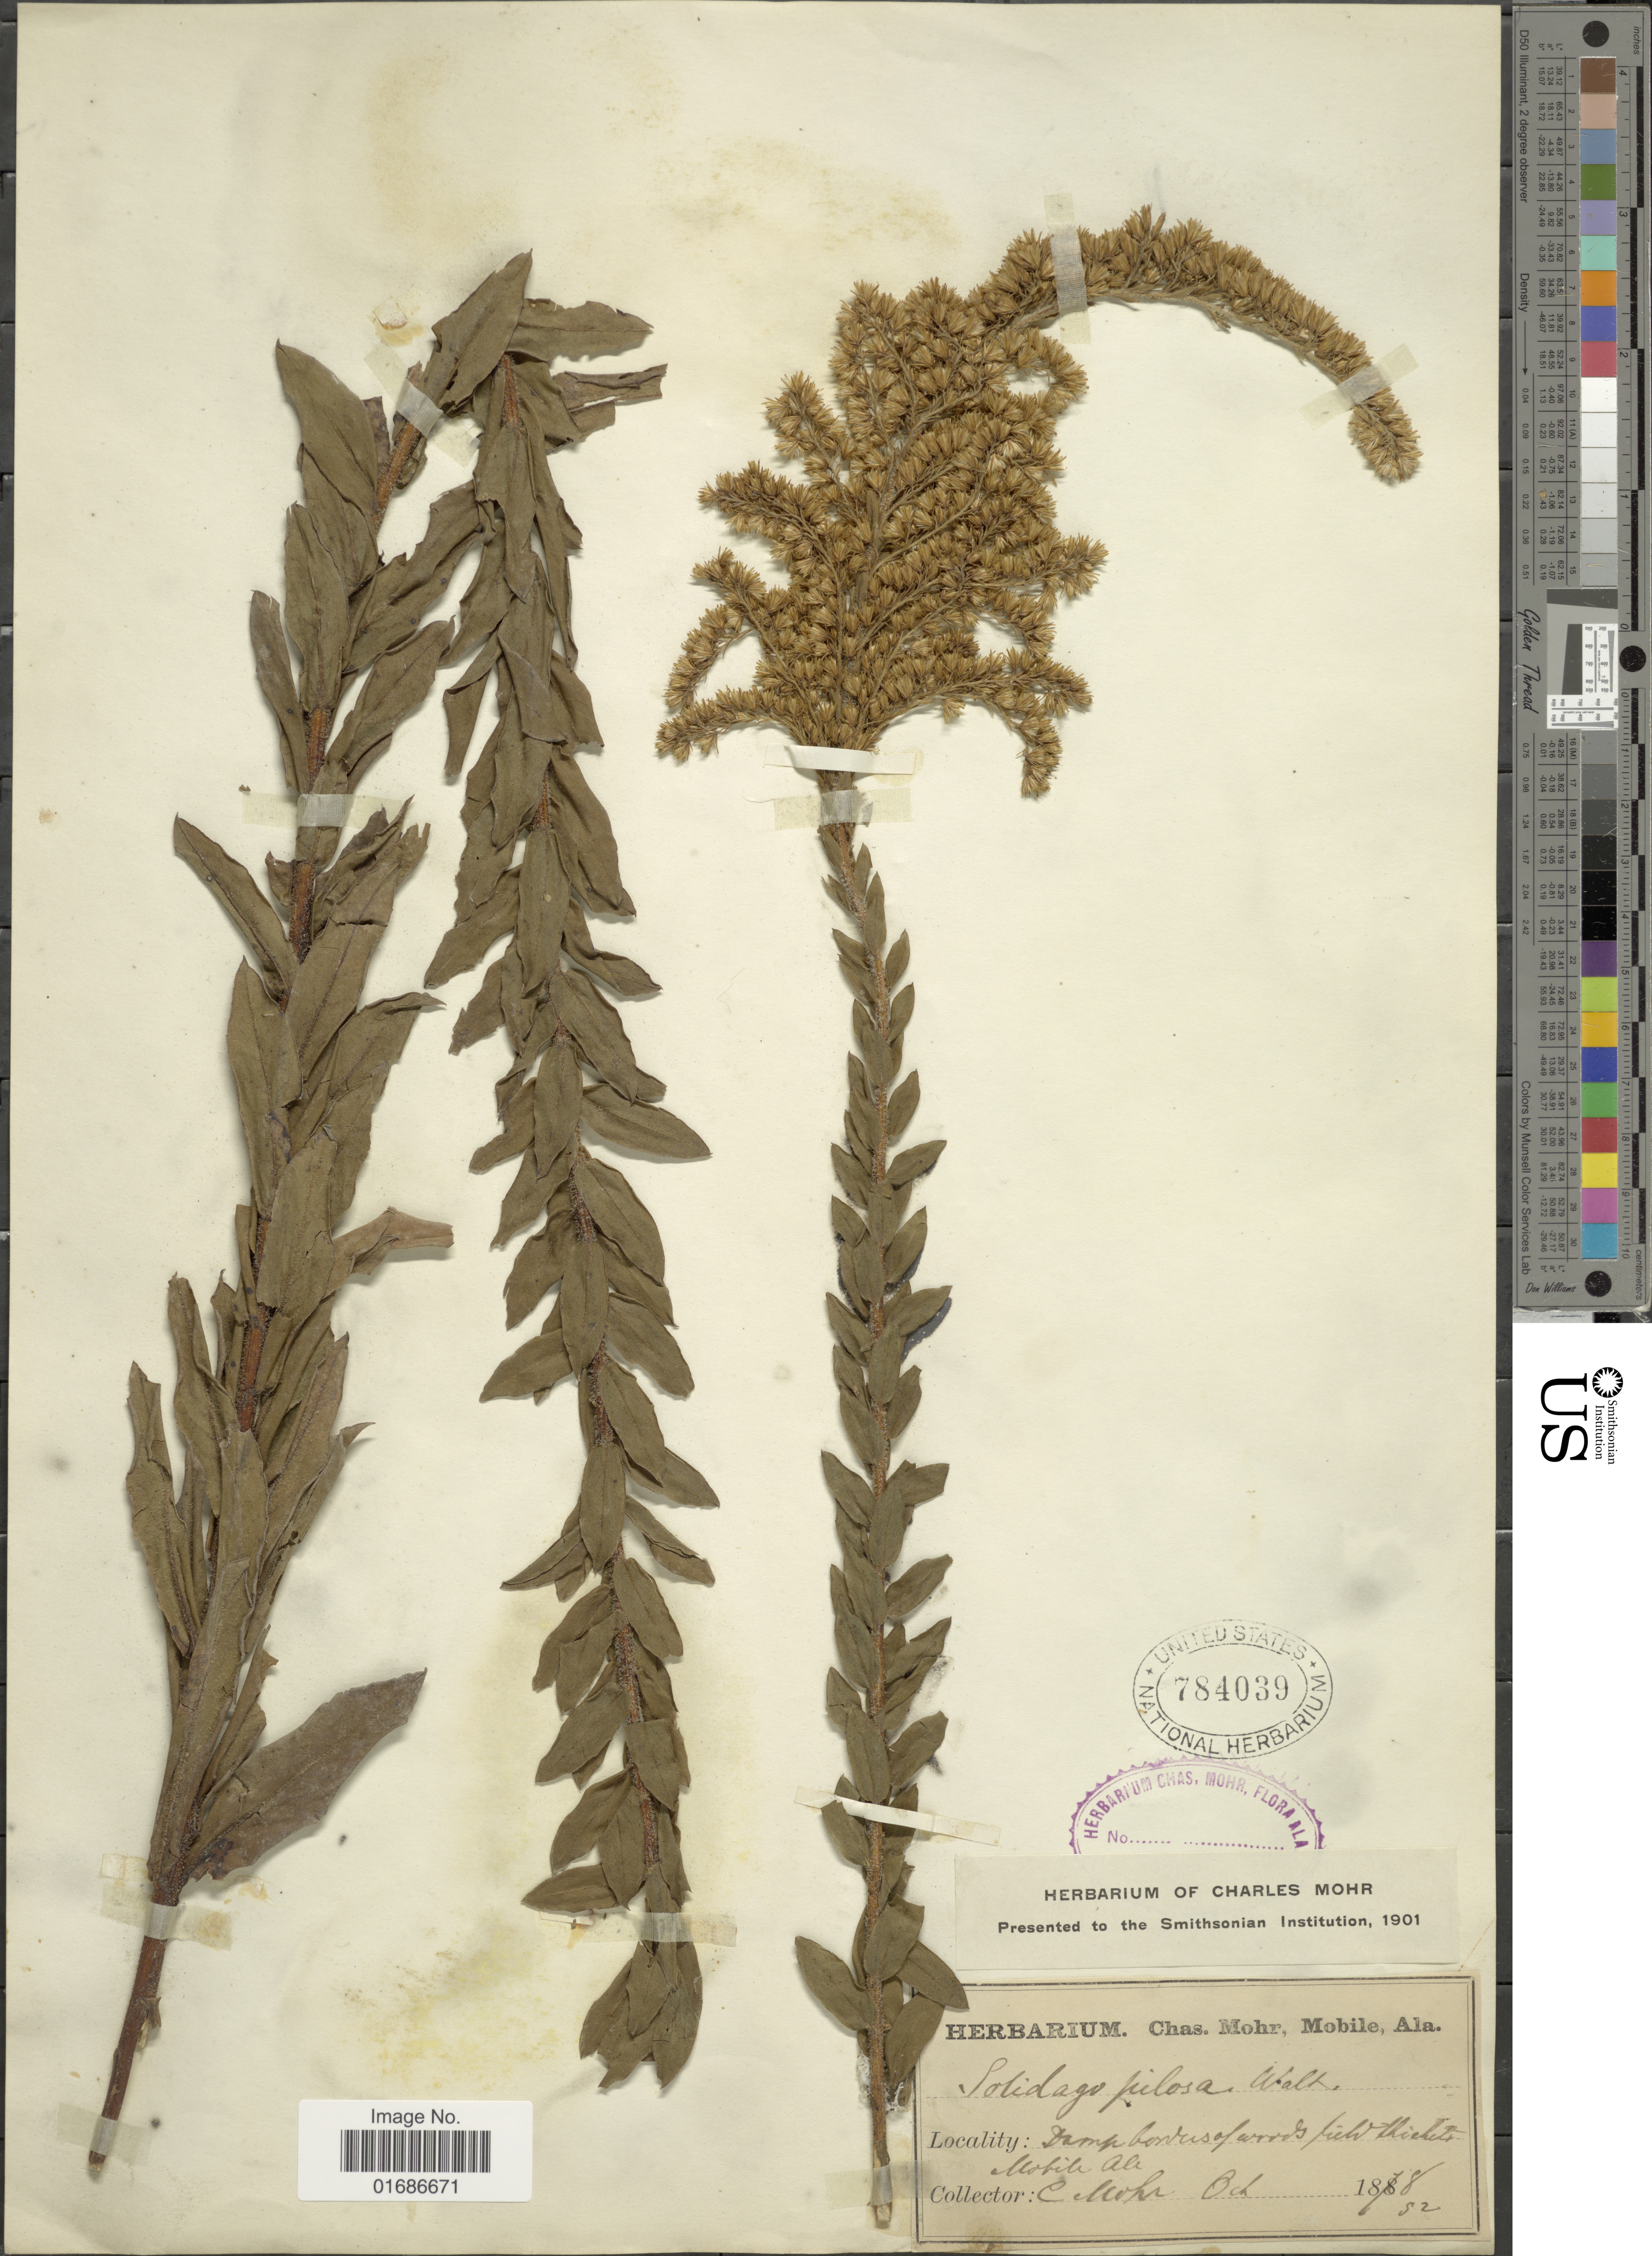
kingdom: Plantae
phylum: Tracheophyta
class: Magnoliopsida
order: Asterales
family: Asteraceae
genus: Solidago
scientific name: Solidago fistulosa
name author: Mill.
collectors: C. T. Mohr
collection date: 1878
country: United States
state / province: Alabama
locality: Damp borders of woods field thickets Mobile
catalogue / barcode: US 784039